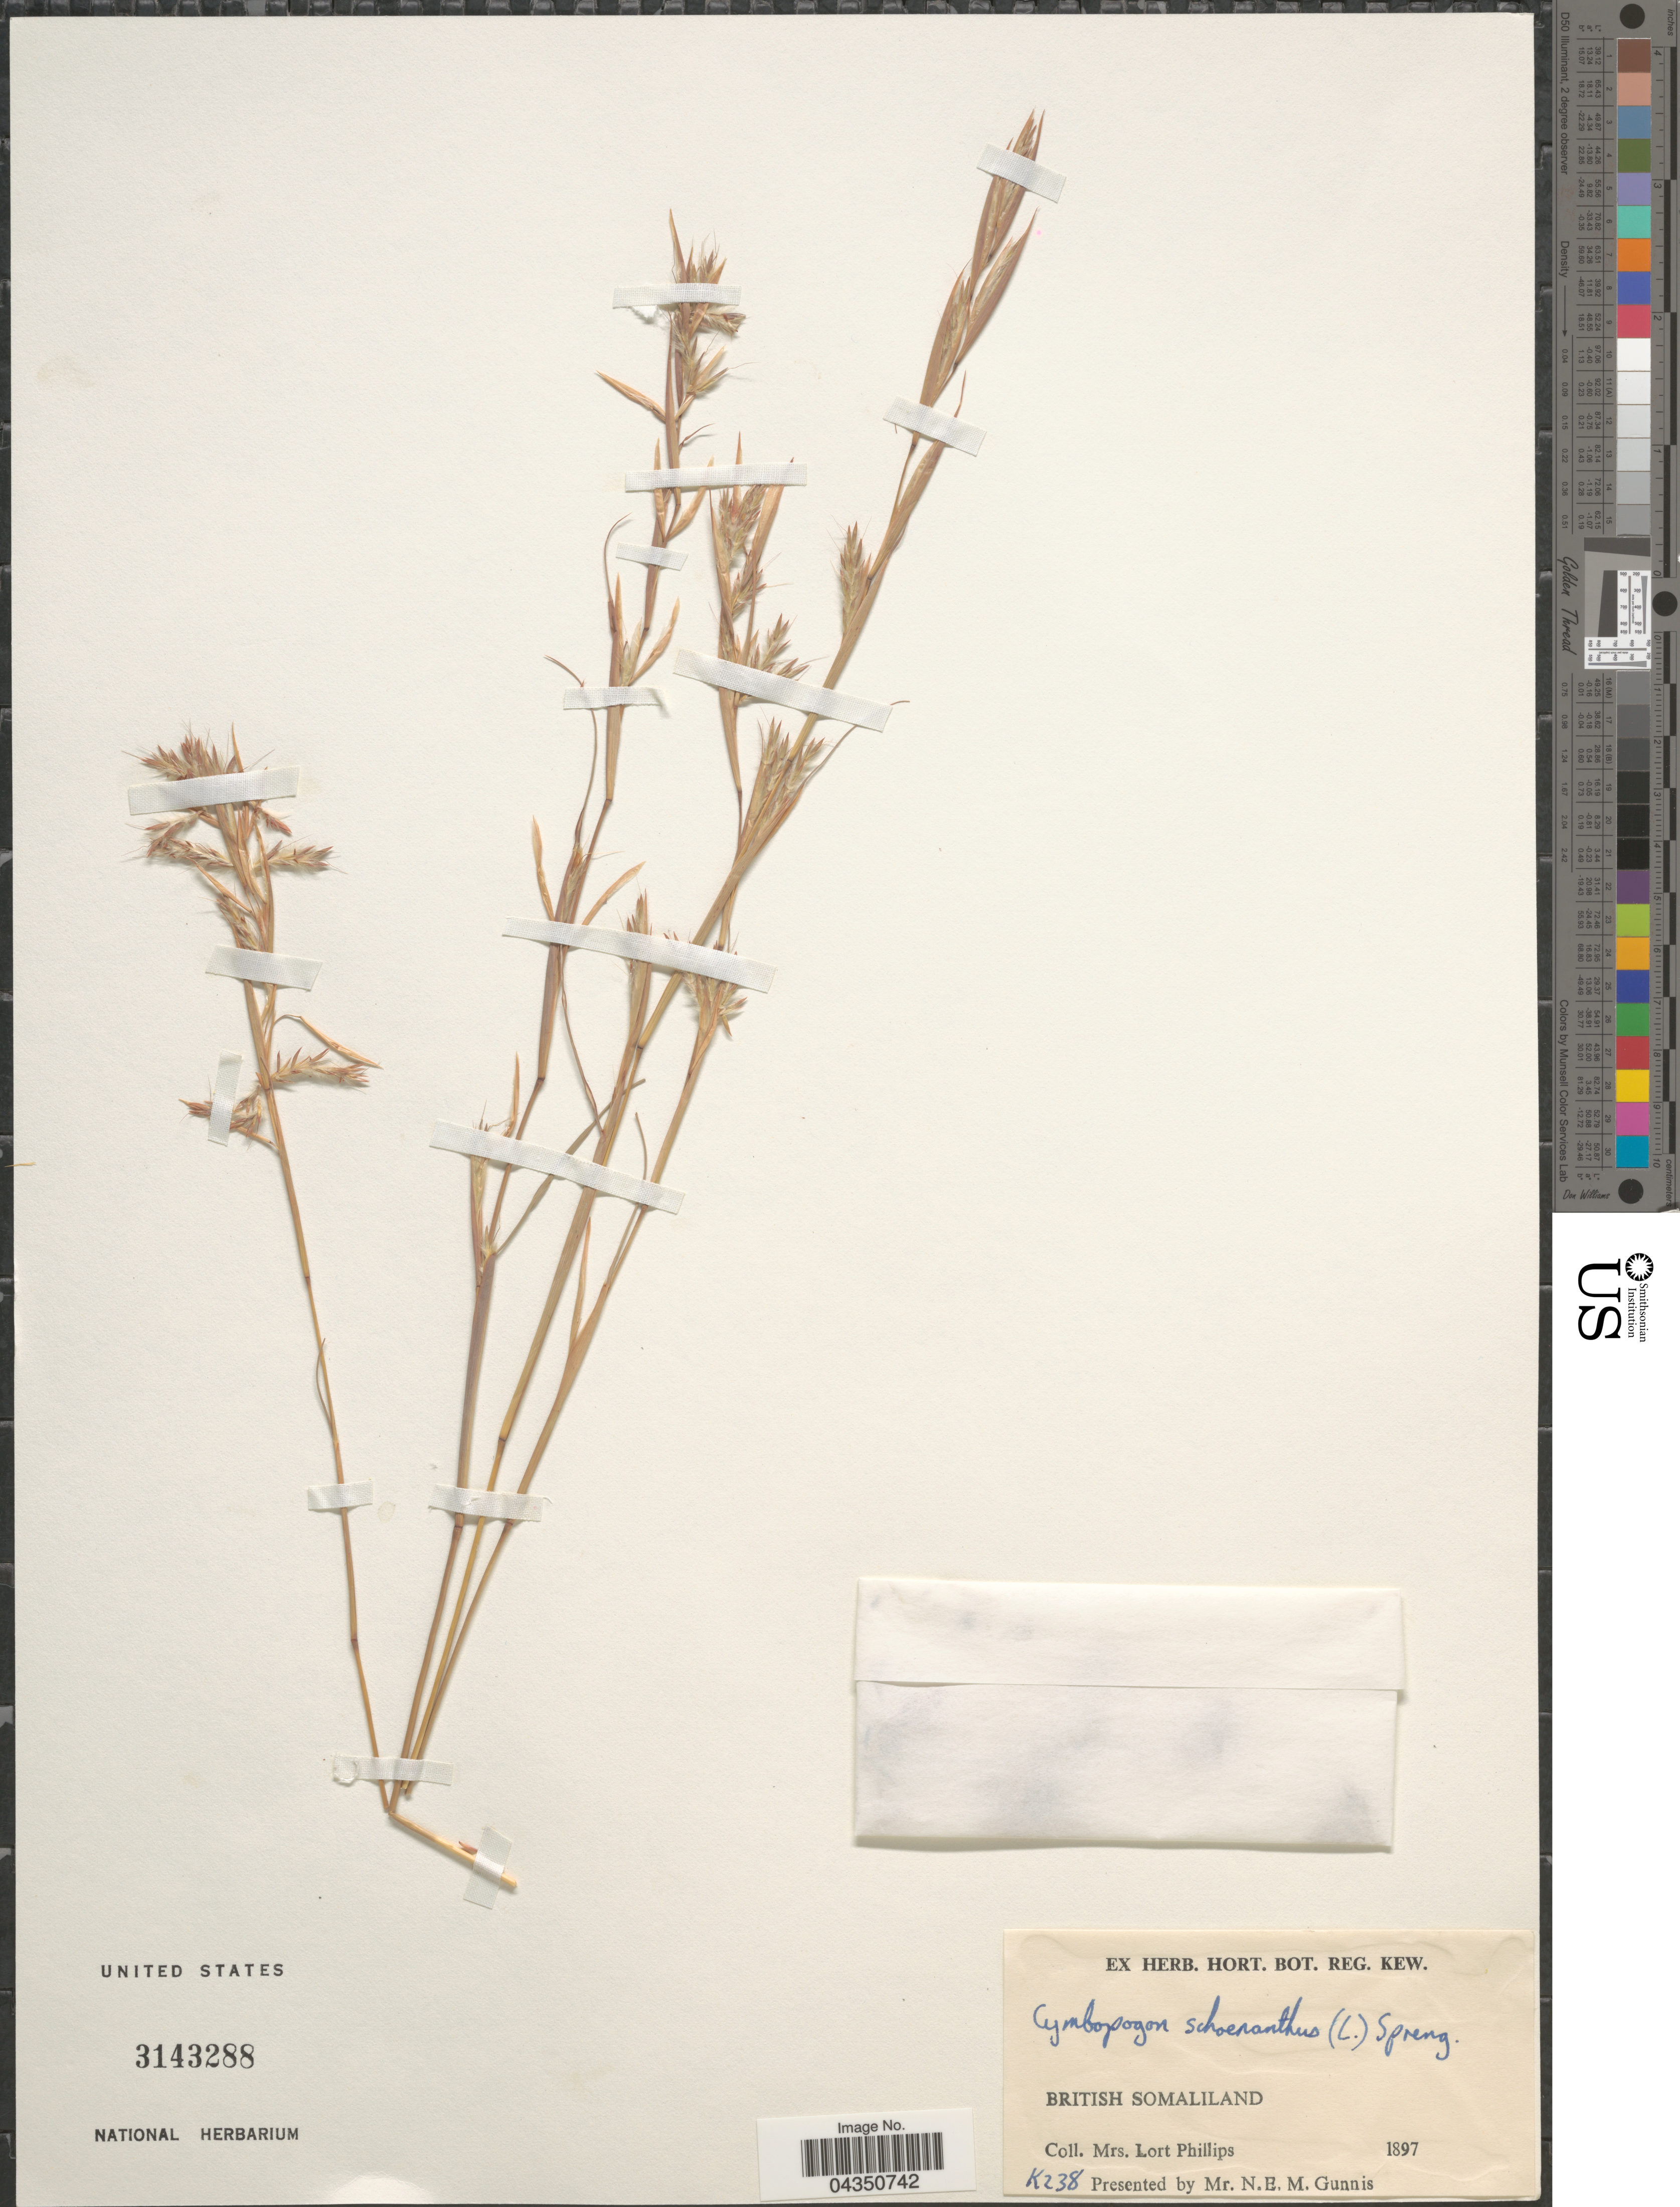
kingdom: Plantae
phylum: Tracheophyta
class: Liliopsida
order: Poales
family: Poaceae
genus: Cymbopogon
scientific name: Cymbopogon schoenanthus subsp. proximus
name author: (Hochst. ex A. Rich.) Maire & Weiller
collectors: L. Phillips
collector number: K238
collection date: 1897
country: Somalia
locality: British Somaliland.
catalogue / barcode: US 3143288